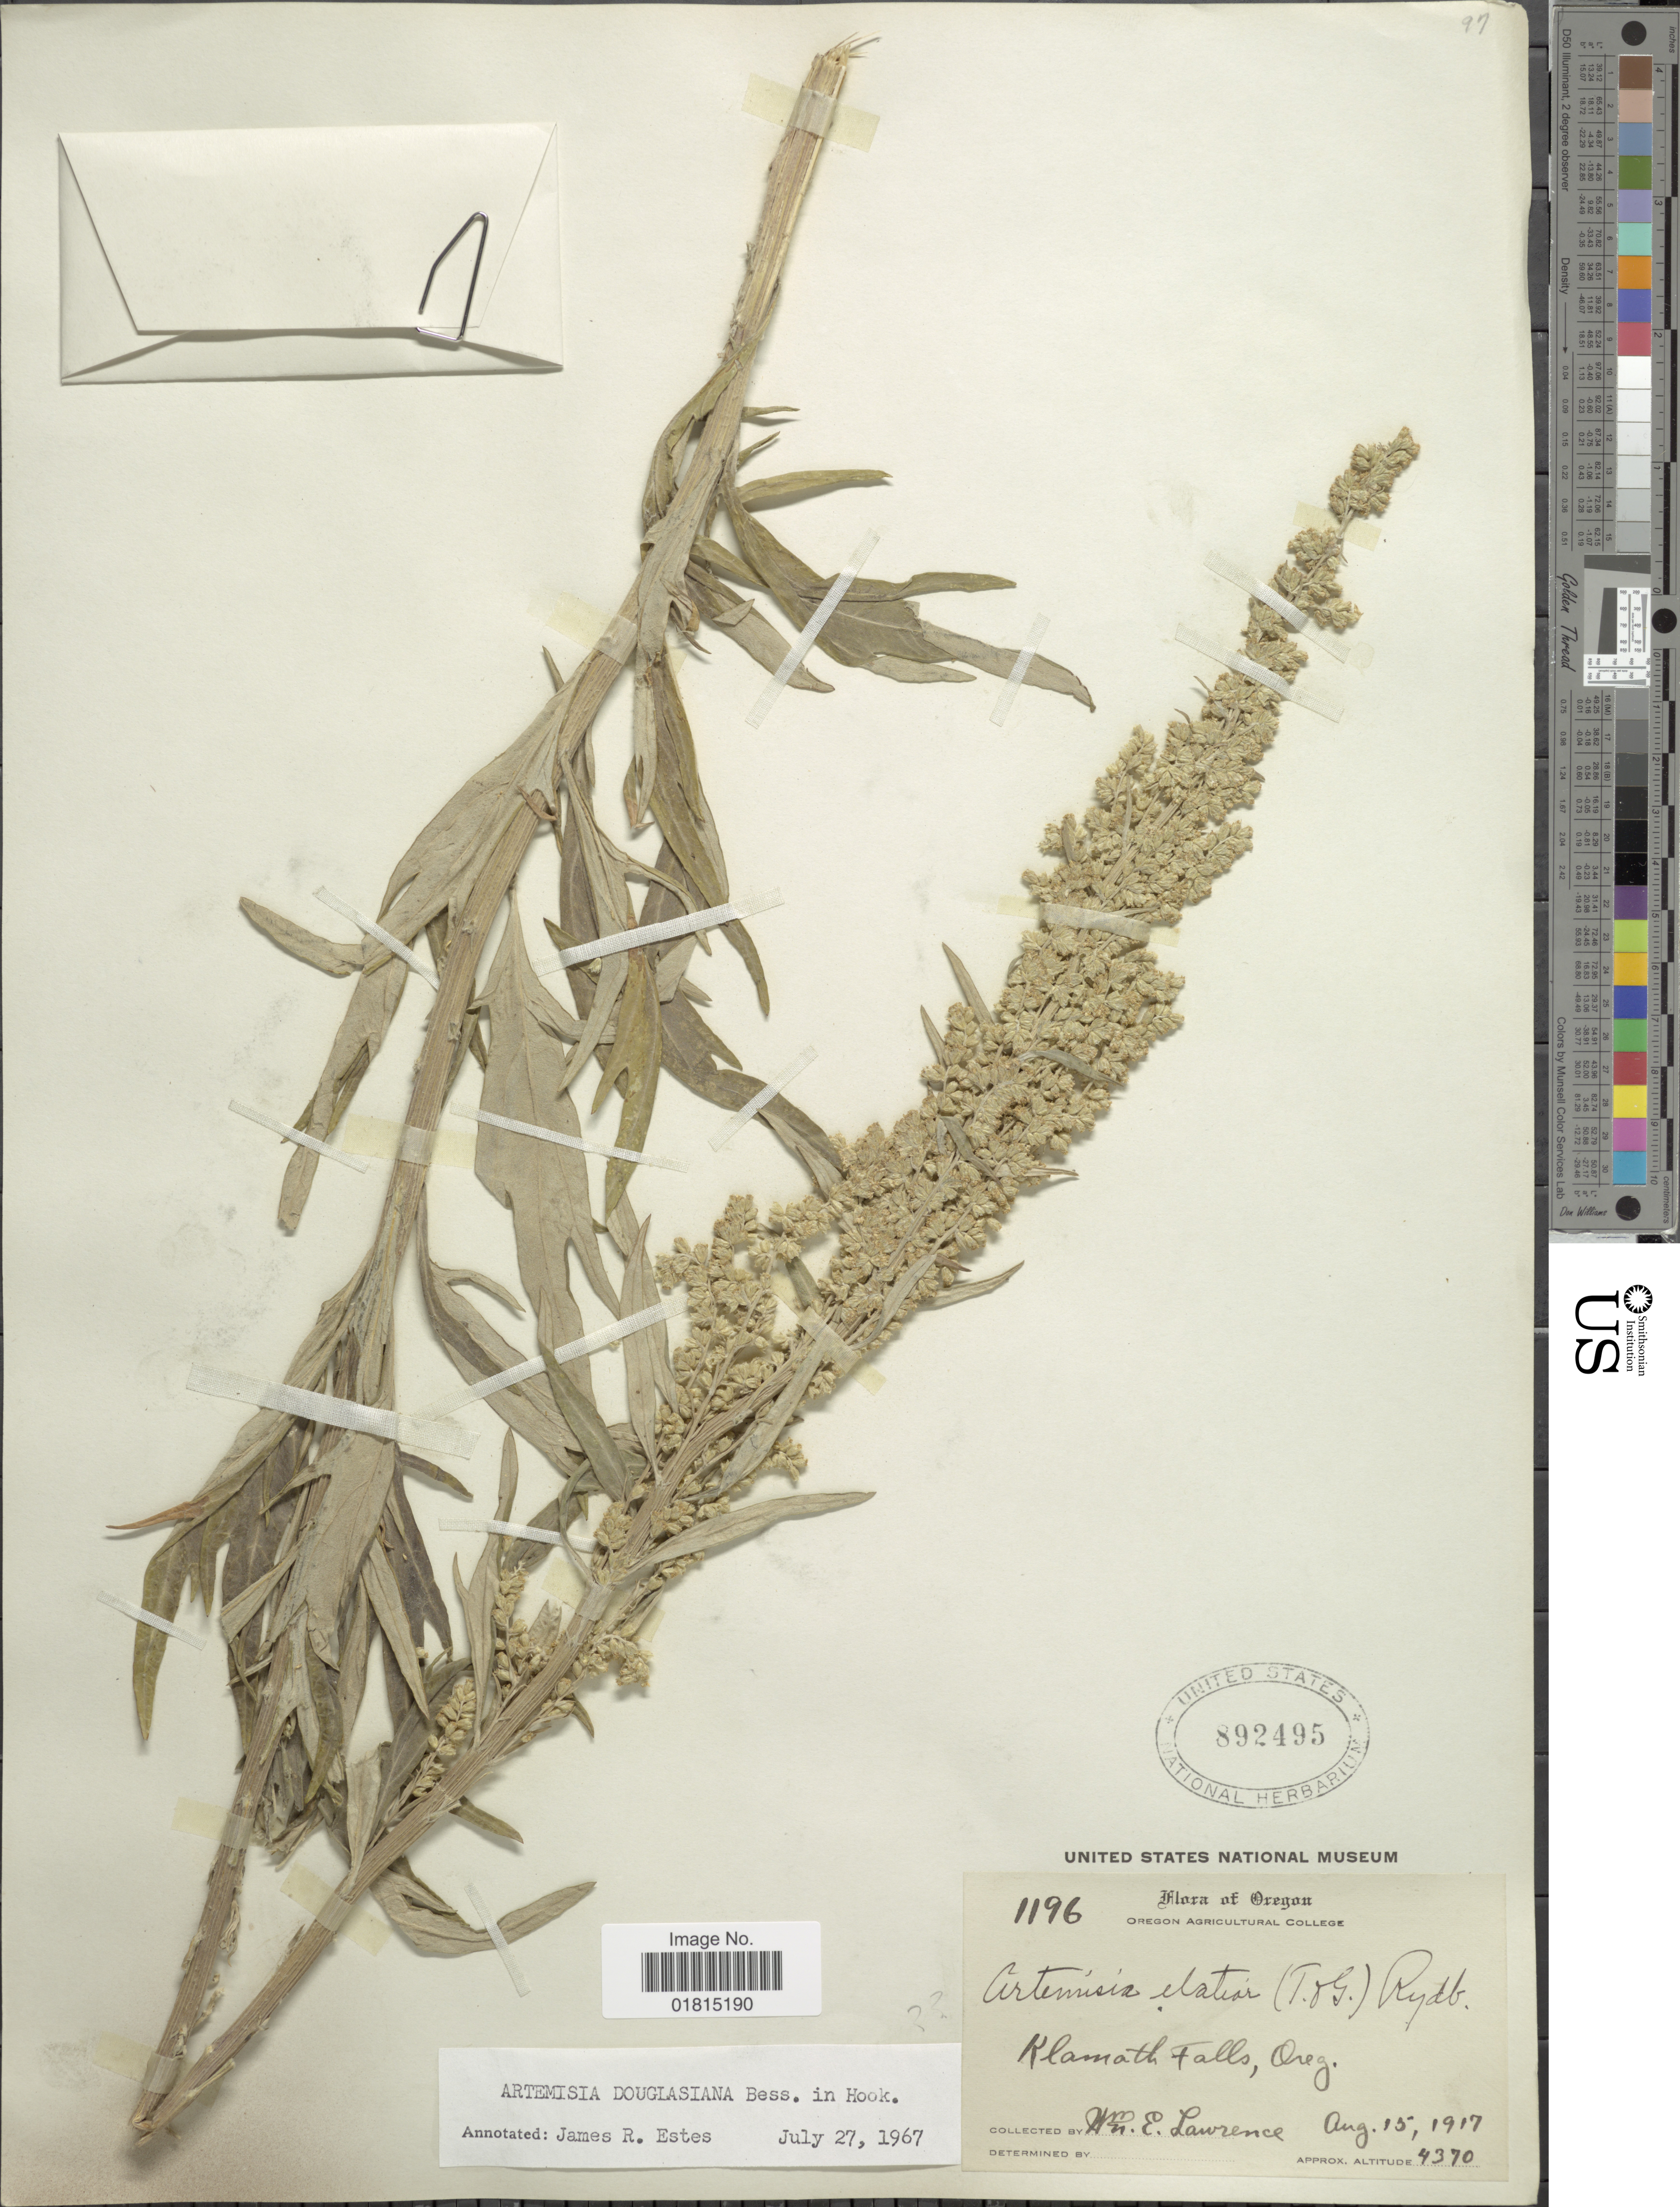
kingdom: Plantae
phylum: Tracheophyta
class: Magnoliopsida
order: Asterales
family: Asteraceae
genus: Artemisia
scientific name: Artemisia douglasiana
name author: Besser ex Hook.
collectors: W. Lawrence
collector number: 1196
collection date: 1917-08-15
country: United States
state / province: Oregon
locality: Klamath Falls, Oreg.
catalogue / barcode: US 892495